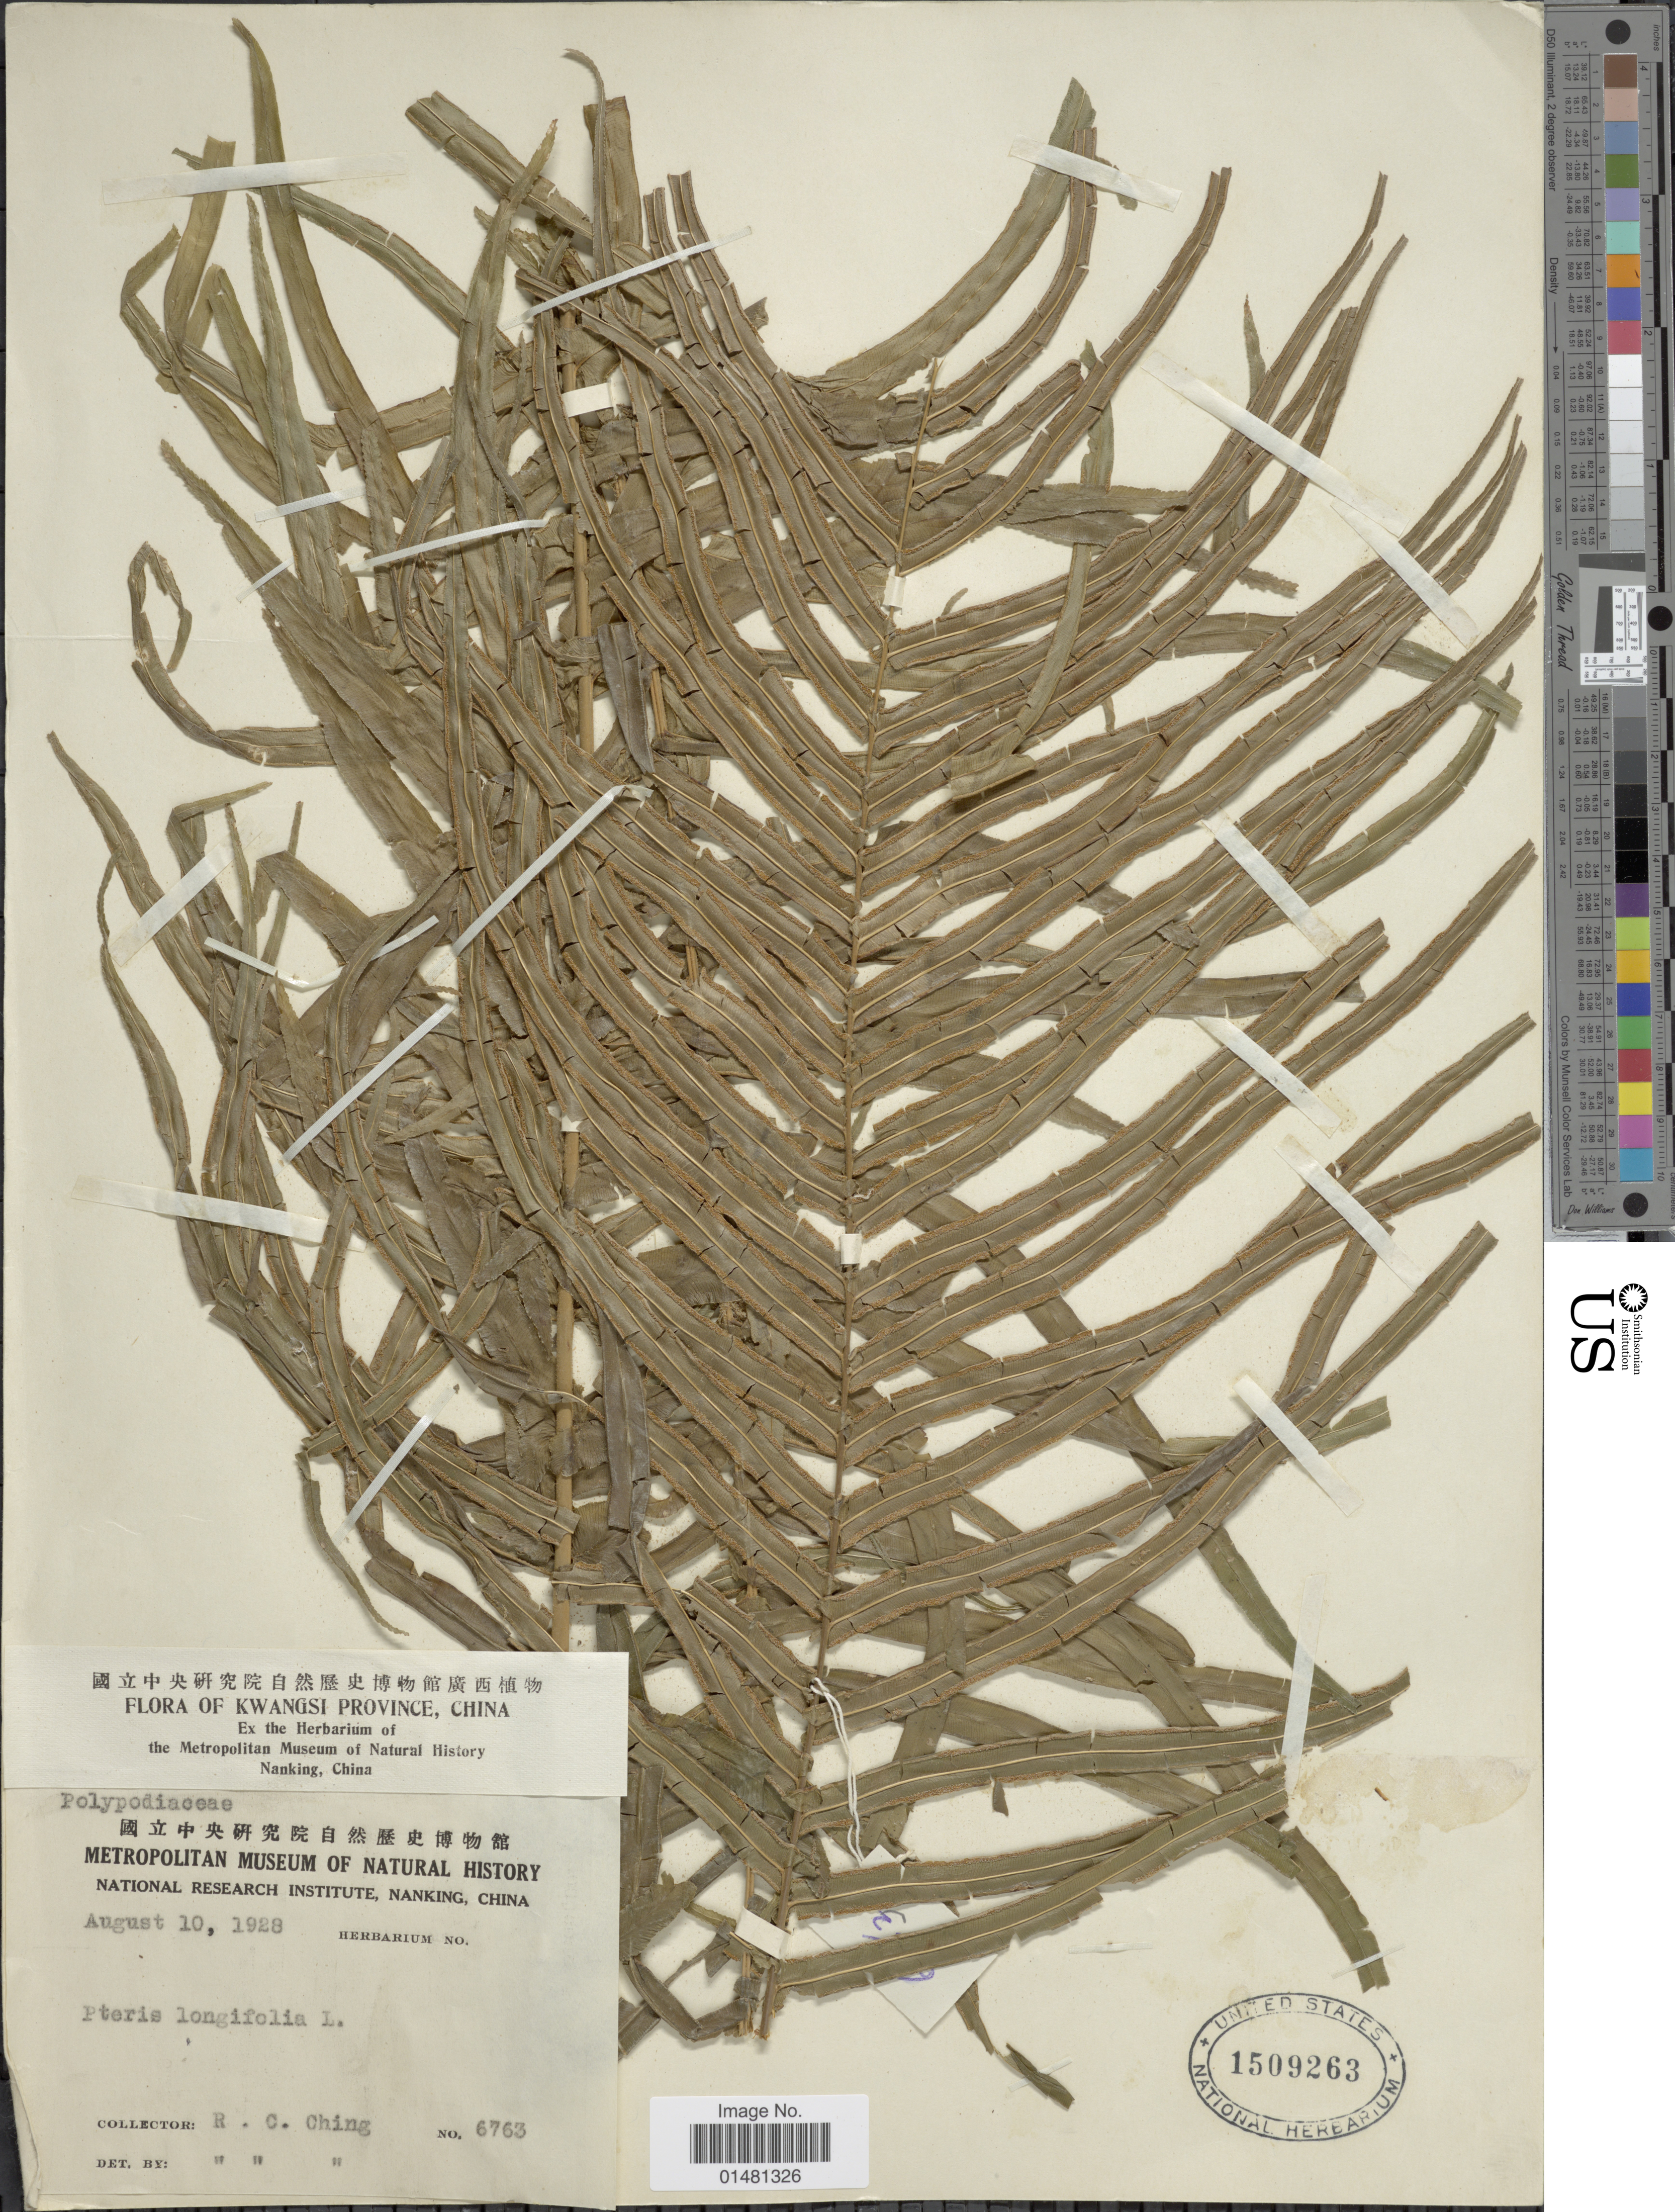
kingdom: Plantae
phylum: Tracheophyta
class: Polypodiopsida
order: Polypodiales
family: Pteridaceae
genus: Pteris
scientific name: Pteris vittata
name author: L.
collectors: R. C. Ching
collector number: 6763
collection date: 1928-08-10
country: China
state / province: Guangxi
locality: Kwangsi Province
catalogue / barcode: US 1509263